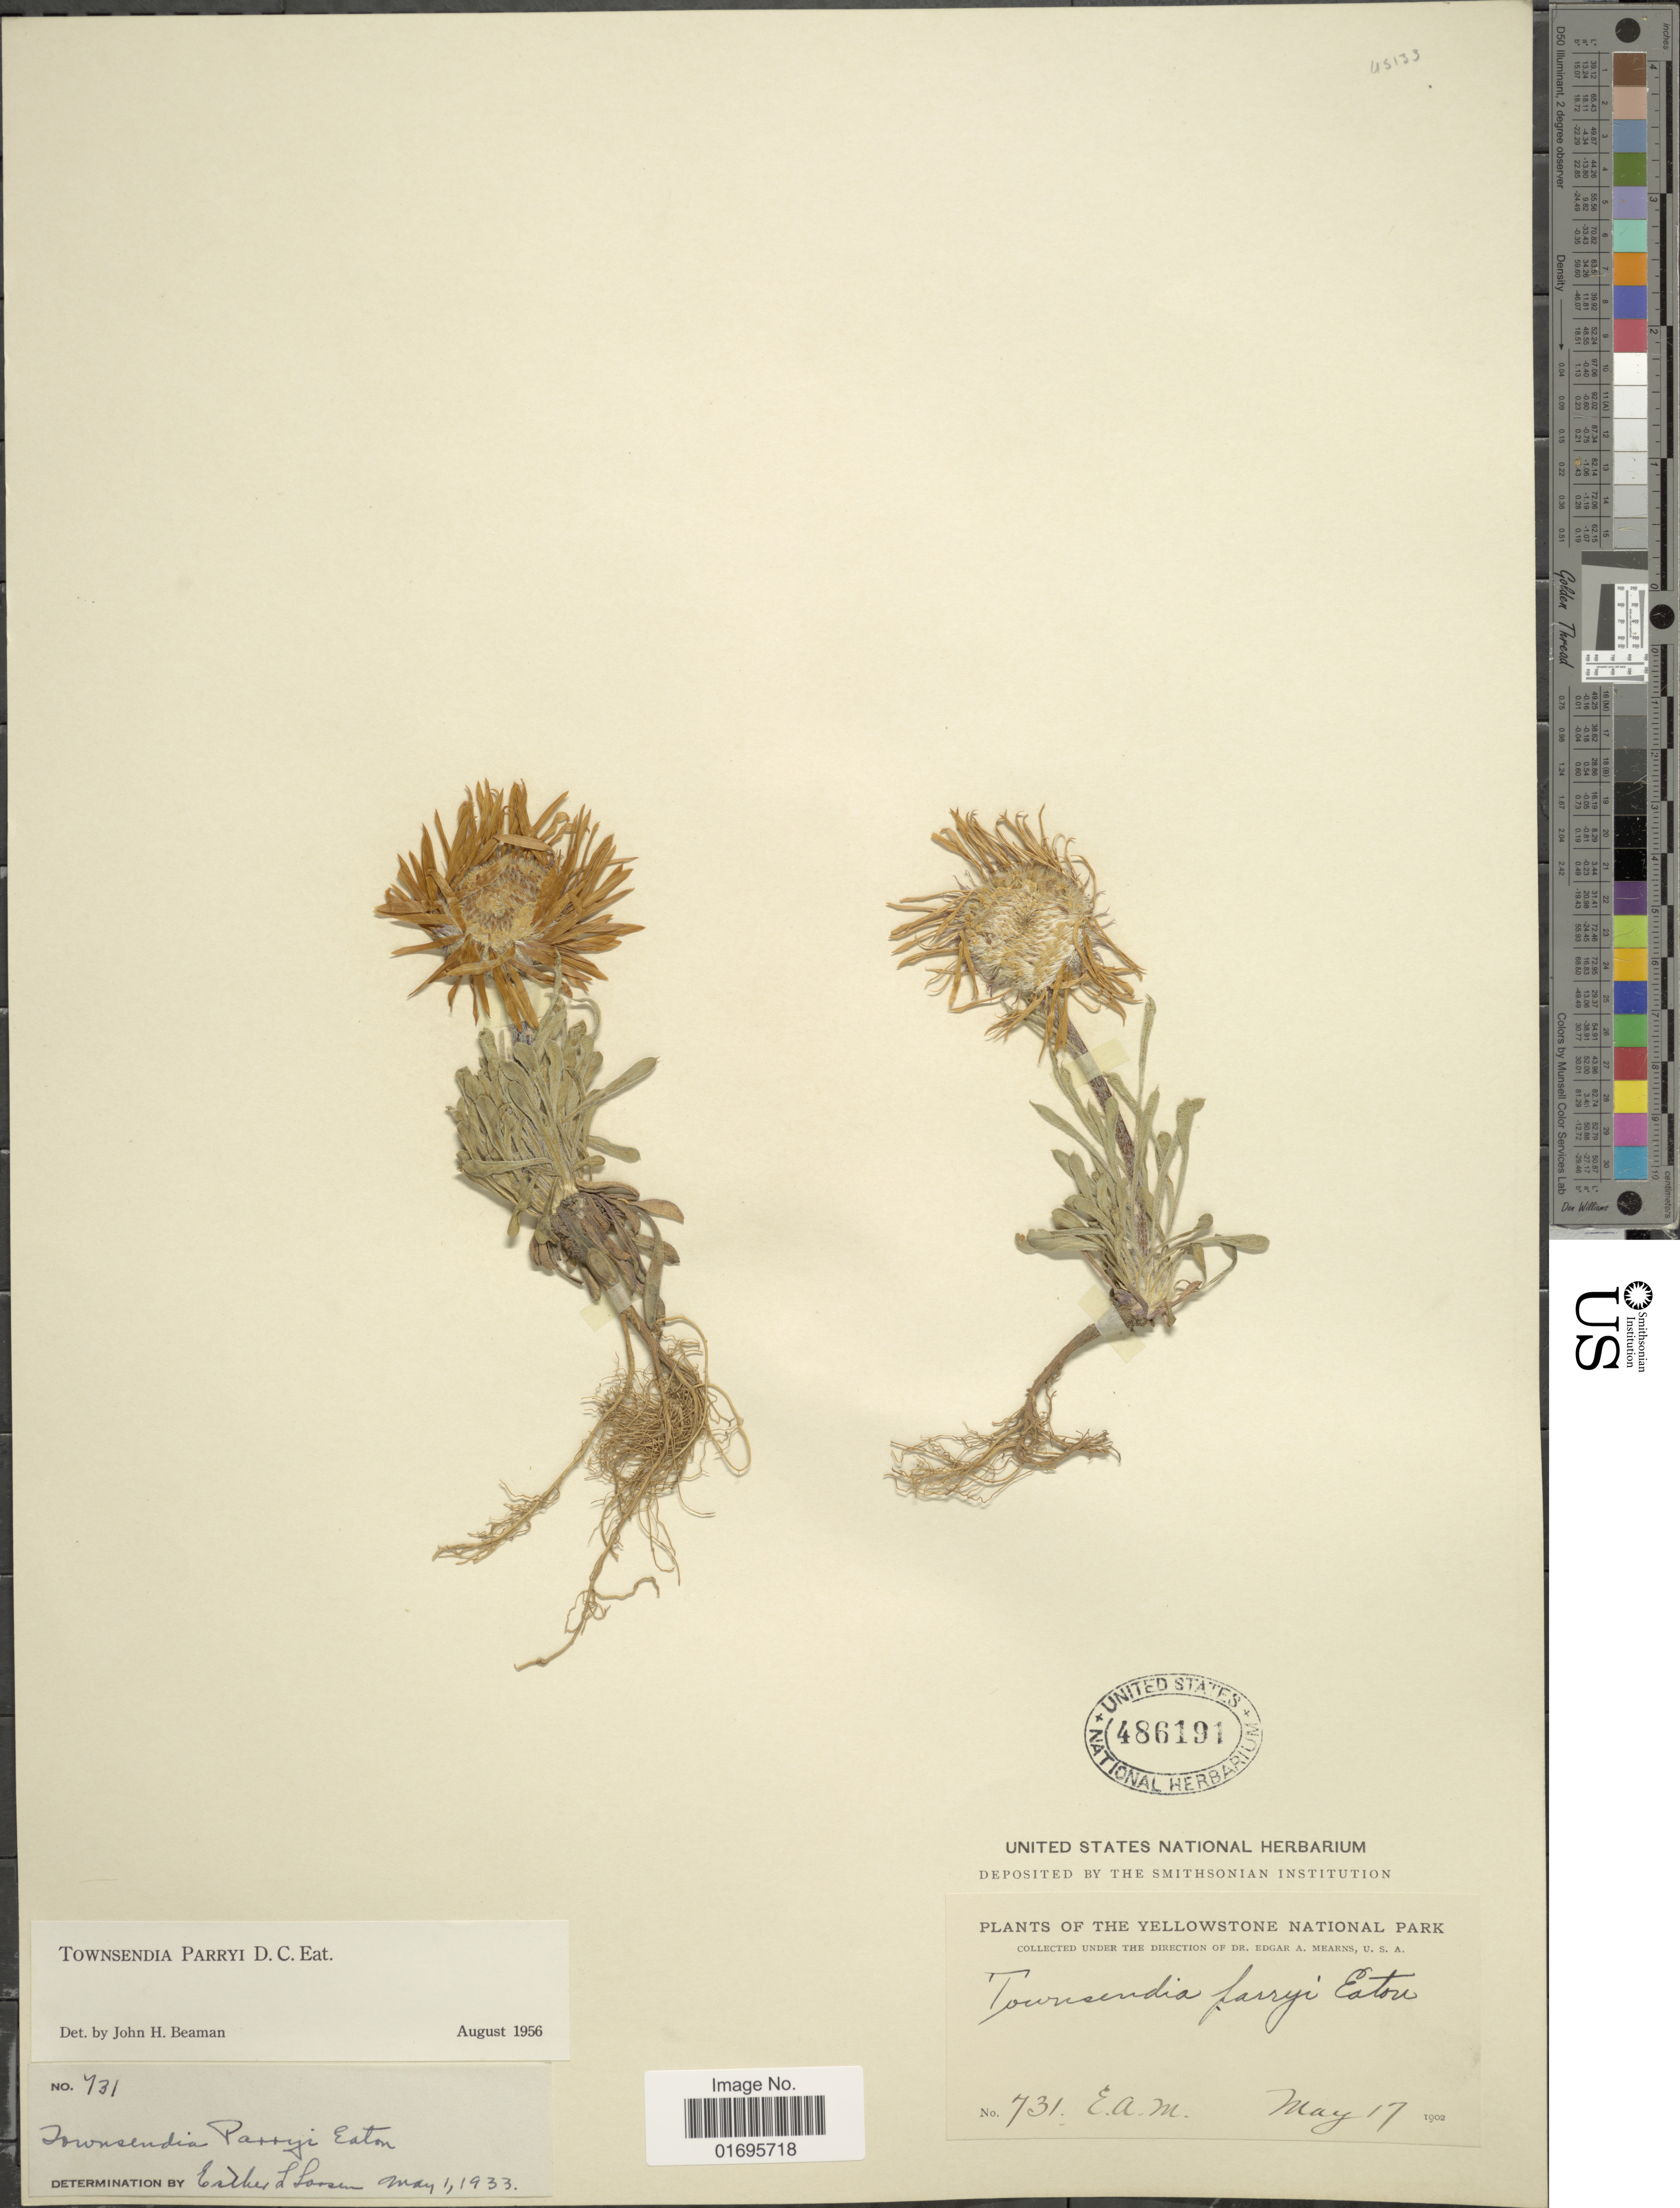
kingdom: Plantae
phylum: Tracheophyta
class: Magnoliopsida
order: Asterales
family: Asteraceae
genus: Townsendia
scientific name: Townsendia parryi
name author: D.C. Eaton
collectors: E. A. Mearns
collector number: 731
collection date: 1902-05-17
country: United States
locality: Yellowstone National Park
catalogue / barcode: US 486191